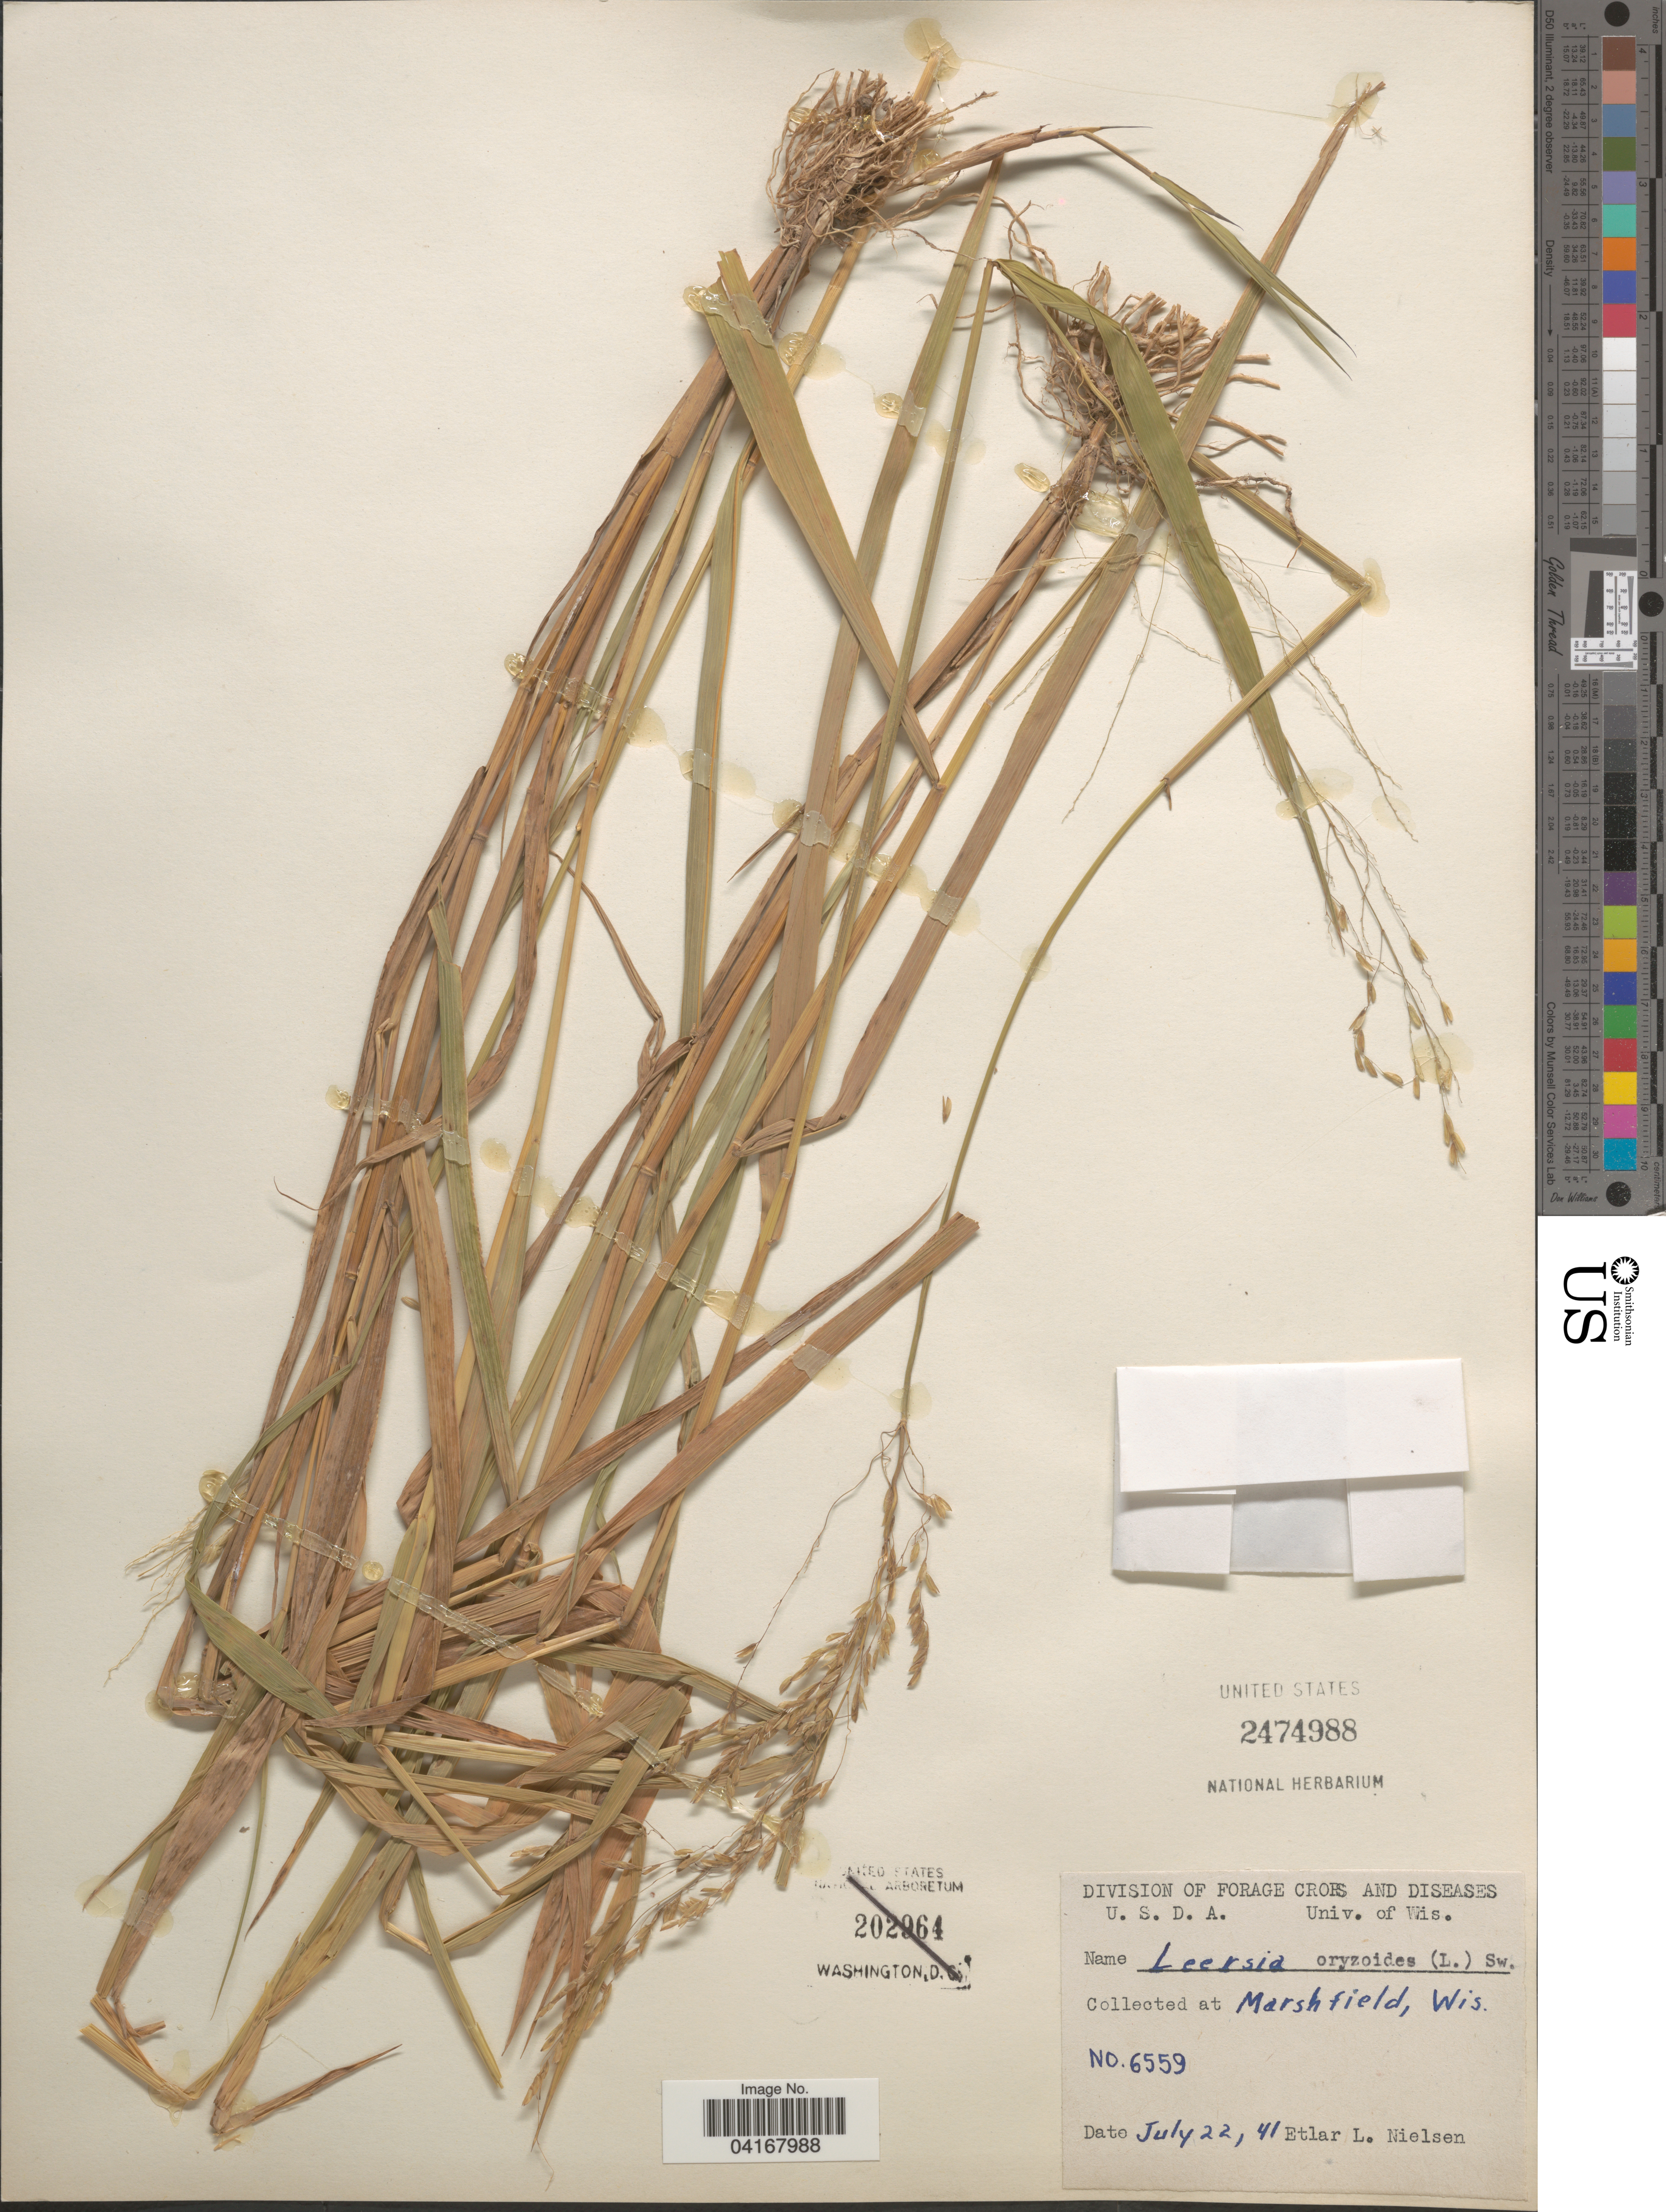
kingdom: Plantae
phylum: Tracheophyta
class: Liliopsida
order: Poales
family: Poaceae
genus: Leersia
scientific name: Leersia oryzoides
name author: (L.) Sw.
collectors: E. L. Nielsen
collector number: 6559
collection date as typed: Transcribed d/m/y: 22/7/41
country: United States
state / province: Wisconsin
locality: Marshfield.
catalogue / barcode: US 2474988